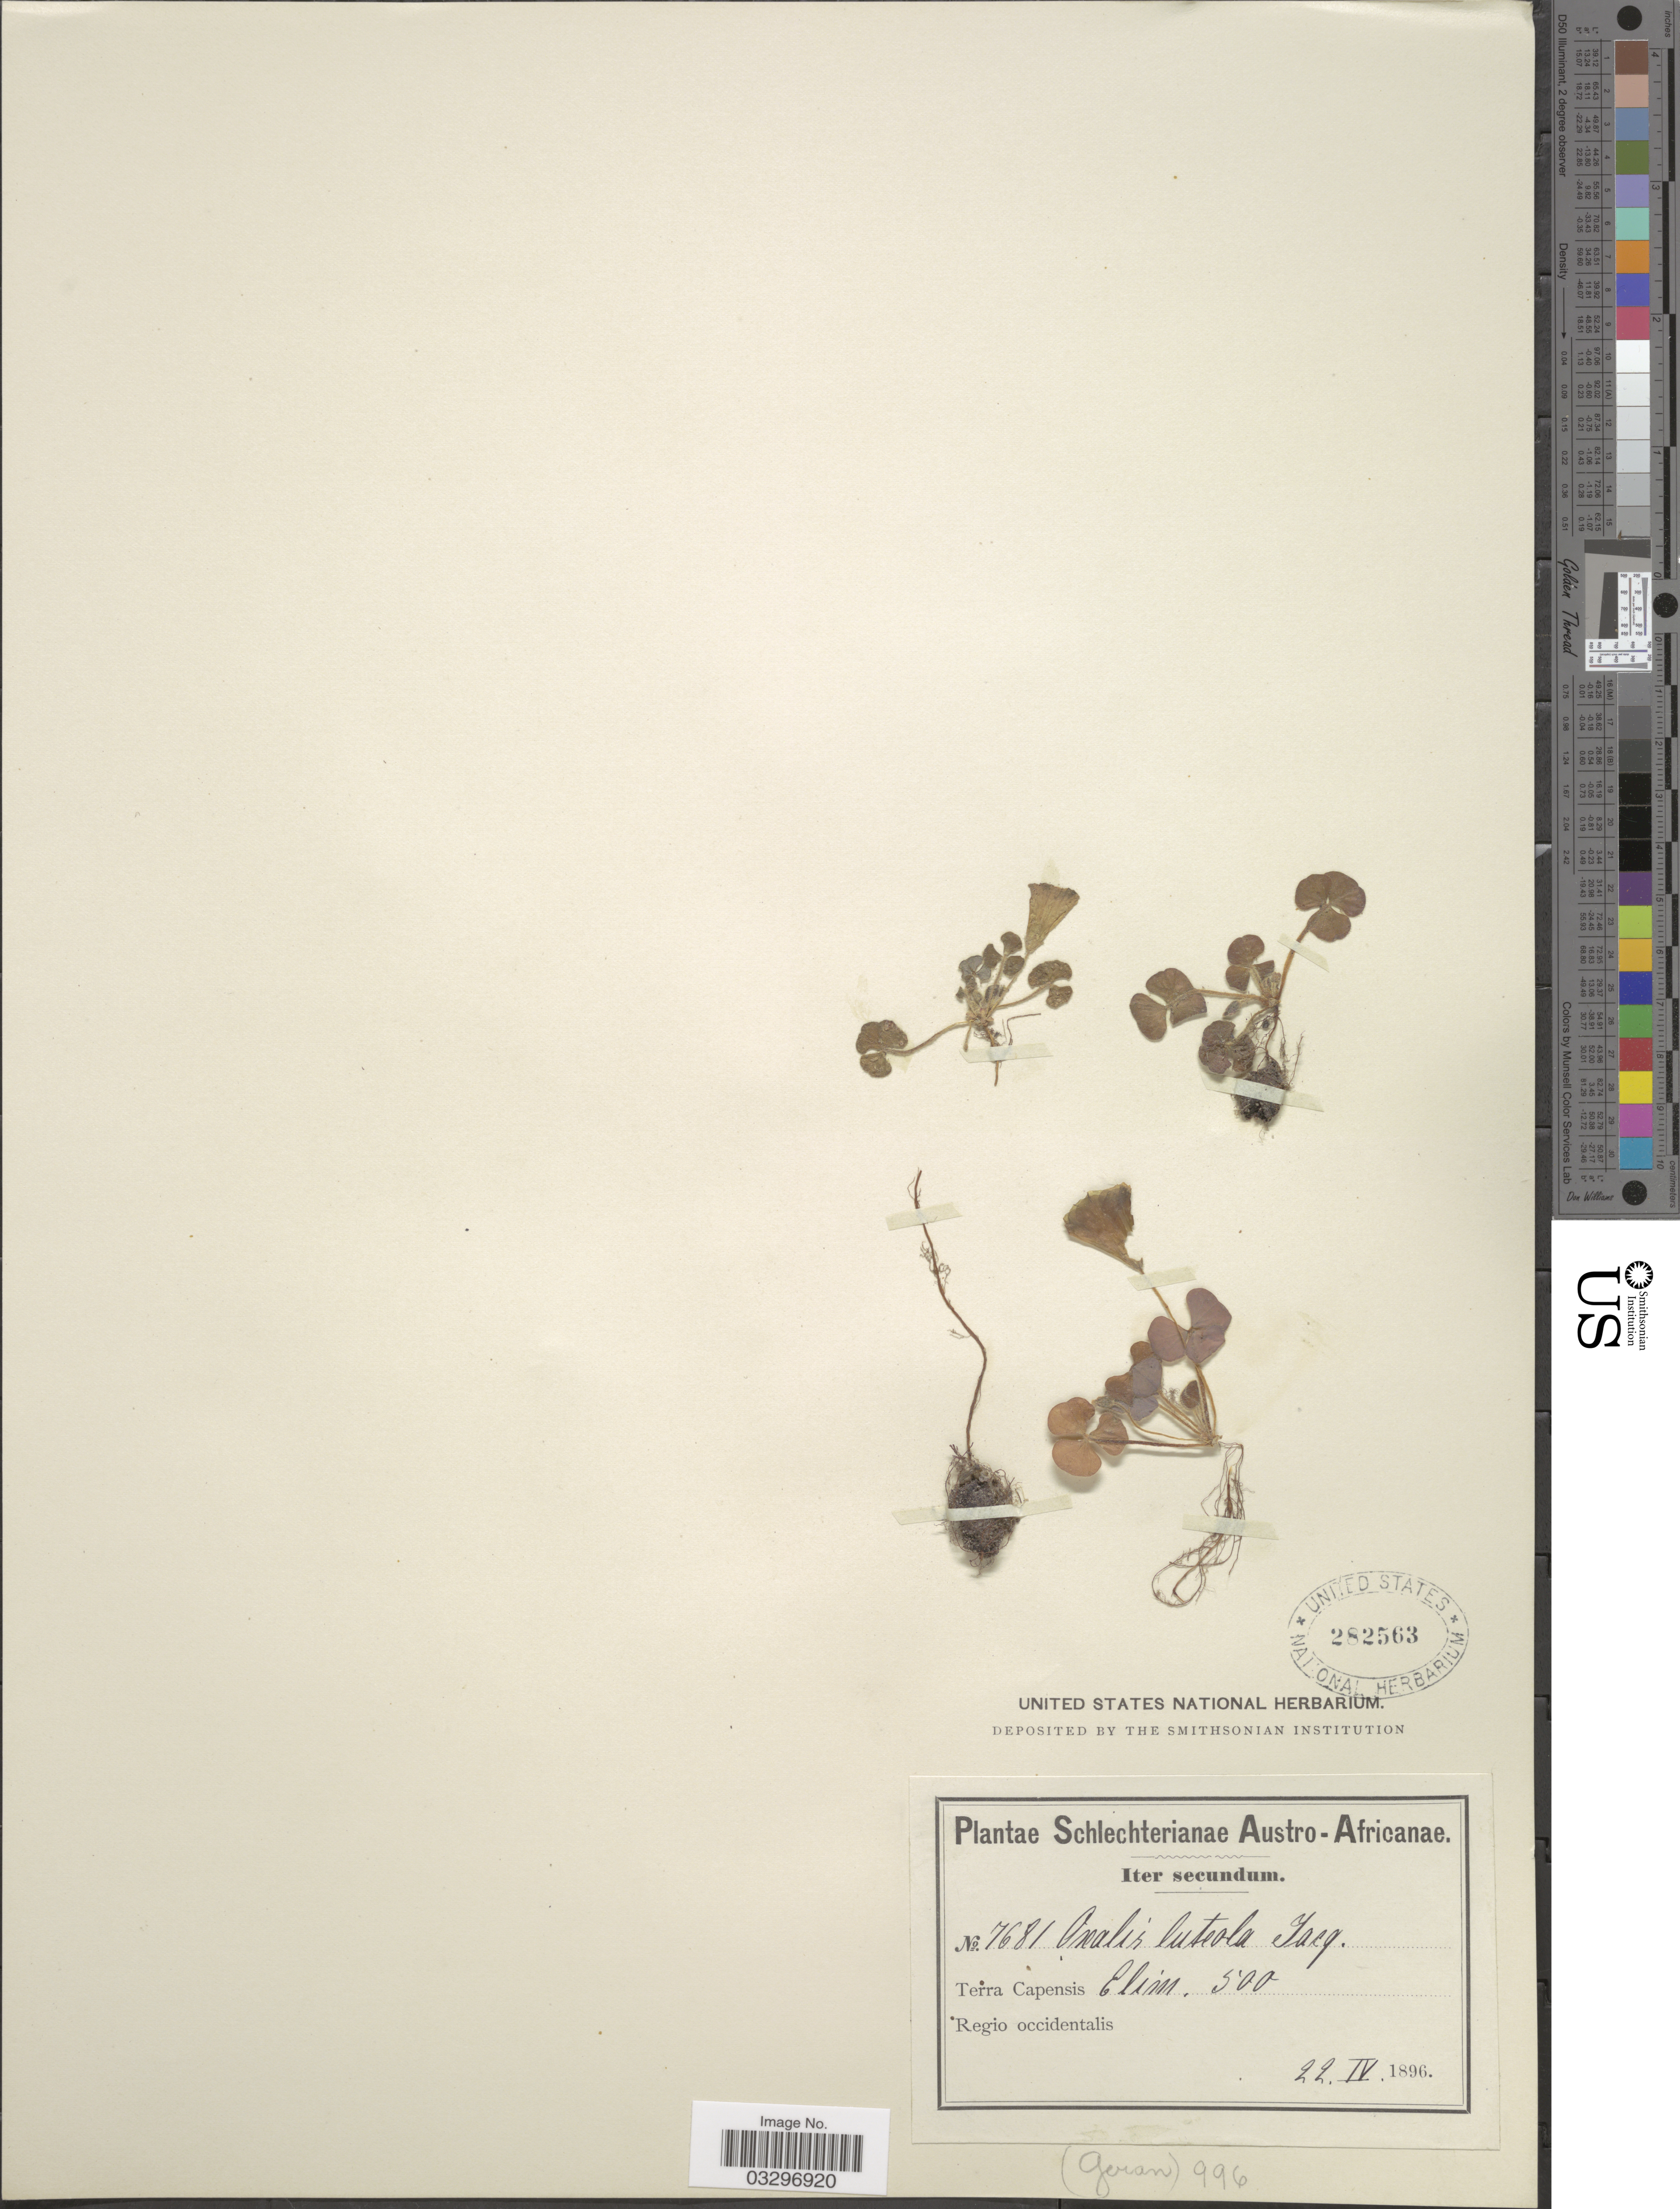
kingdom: Plantae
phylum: Tracheophyta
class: Magnoliopsida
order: Oxalidales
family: Oxalidaceae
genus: Oxalis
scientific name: Oxalis luteola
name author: Jacq.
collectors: Schlechter, --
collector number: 7681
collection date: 1896-04-22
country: South Africa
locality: Austro-Africanae. Terra Capensis. Elim. Regio occidentalis.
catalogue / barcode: US 282563